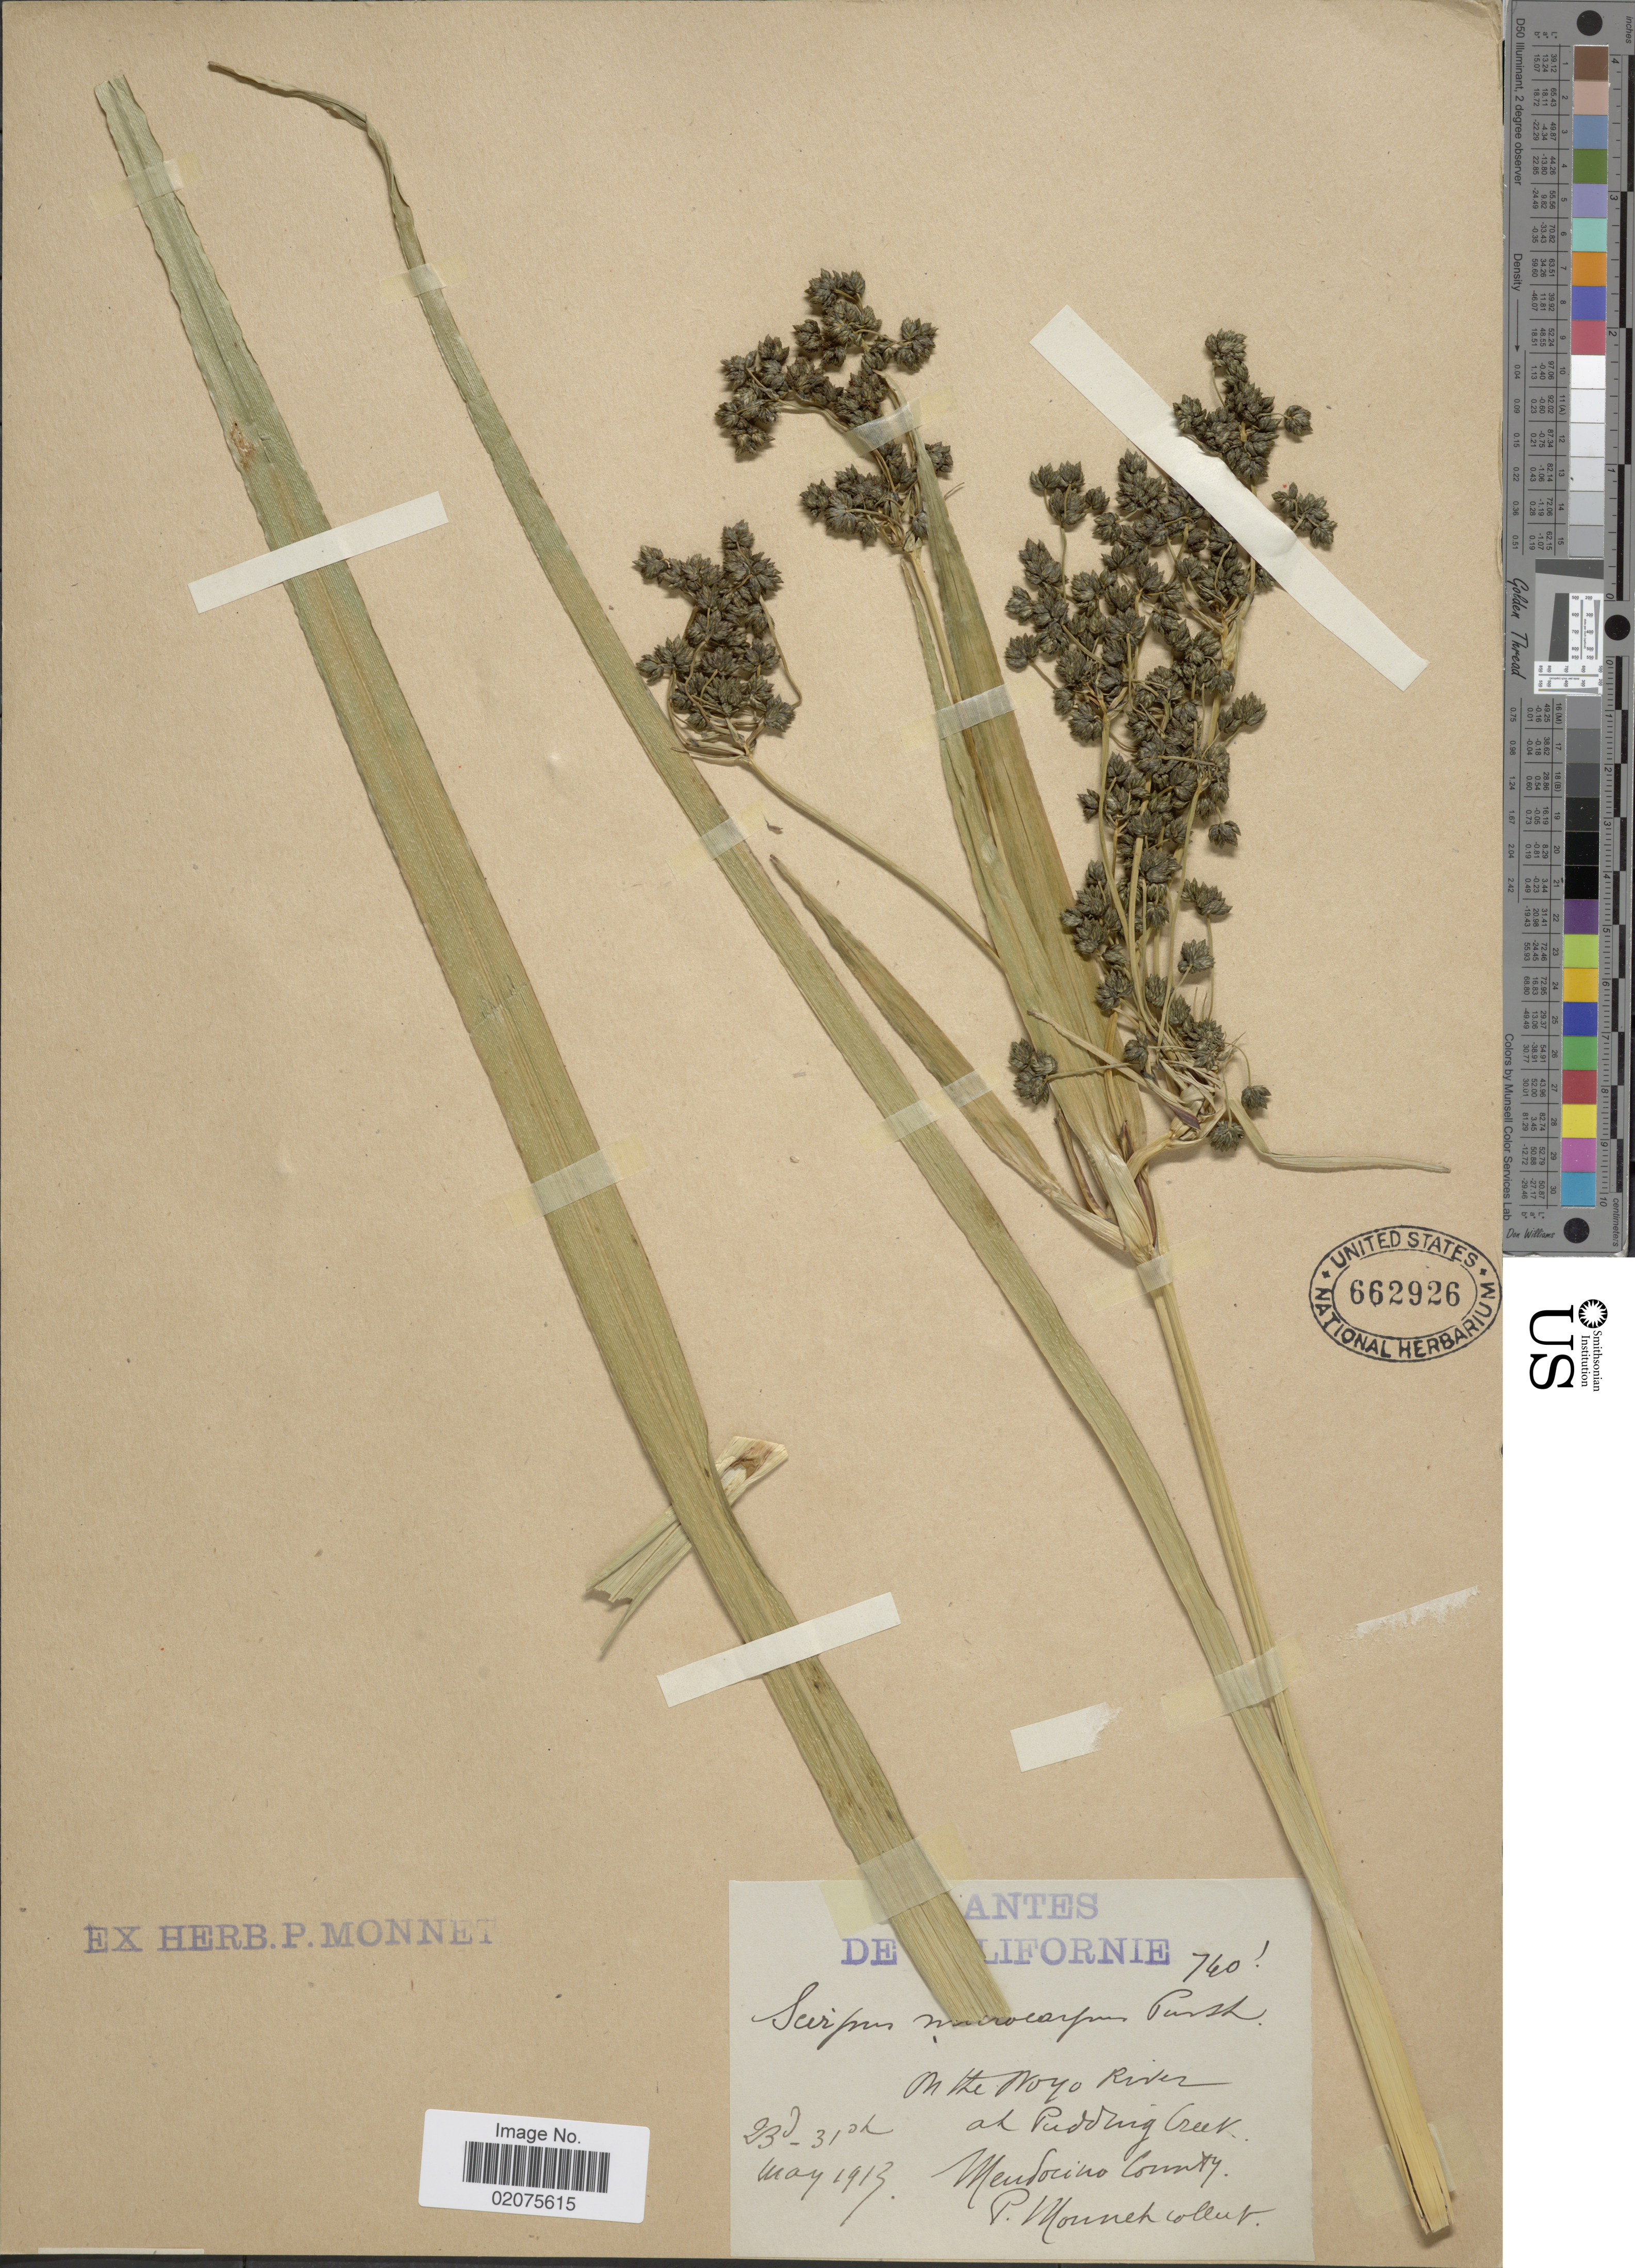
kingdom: Plantae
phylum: Tracheophyta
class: Liliopsida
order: Poales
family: Cyperaceae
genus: Scirpus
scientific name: Scirpus microcarpus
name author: J. Presl & C. Presl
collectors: P. Monnet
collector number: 740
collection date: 1913-05-23/1913-05-31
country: United States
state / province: California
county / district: Mendocino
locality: On the Noyo River at Pudding Creek. Mendocino County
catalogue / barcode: US 662926